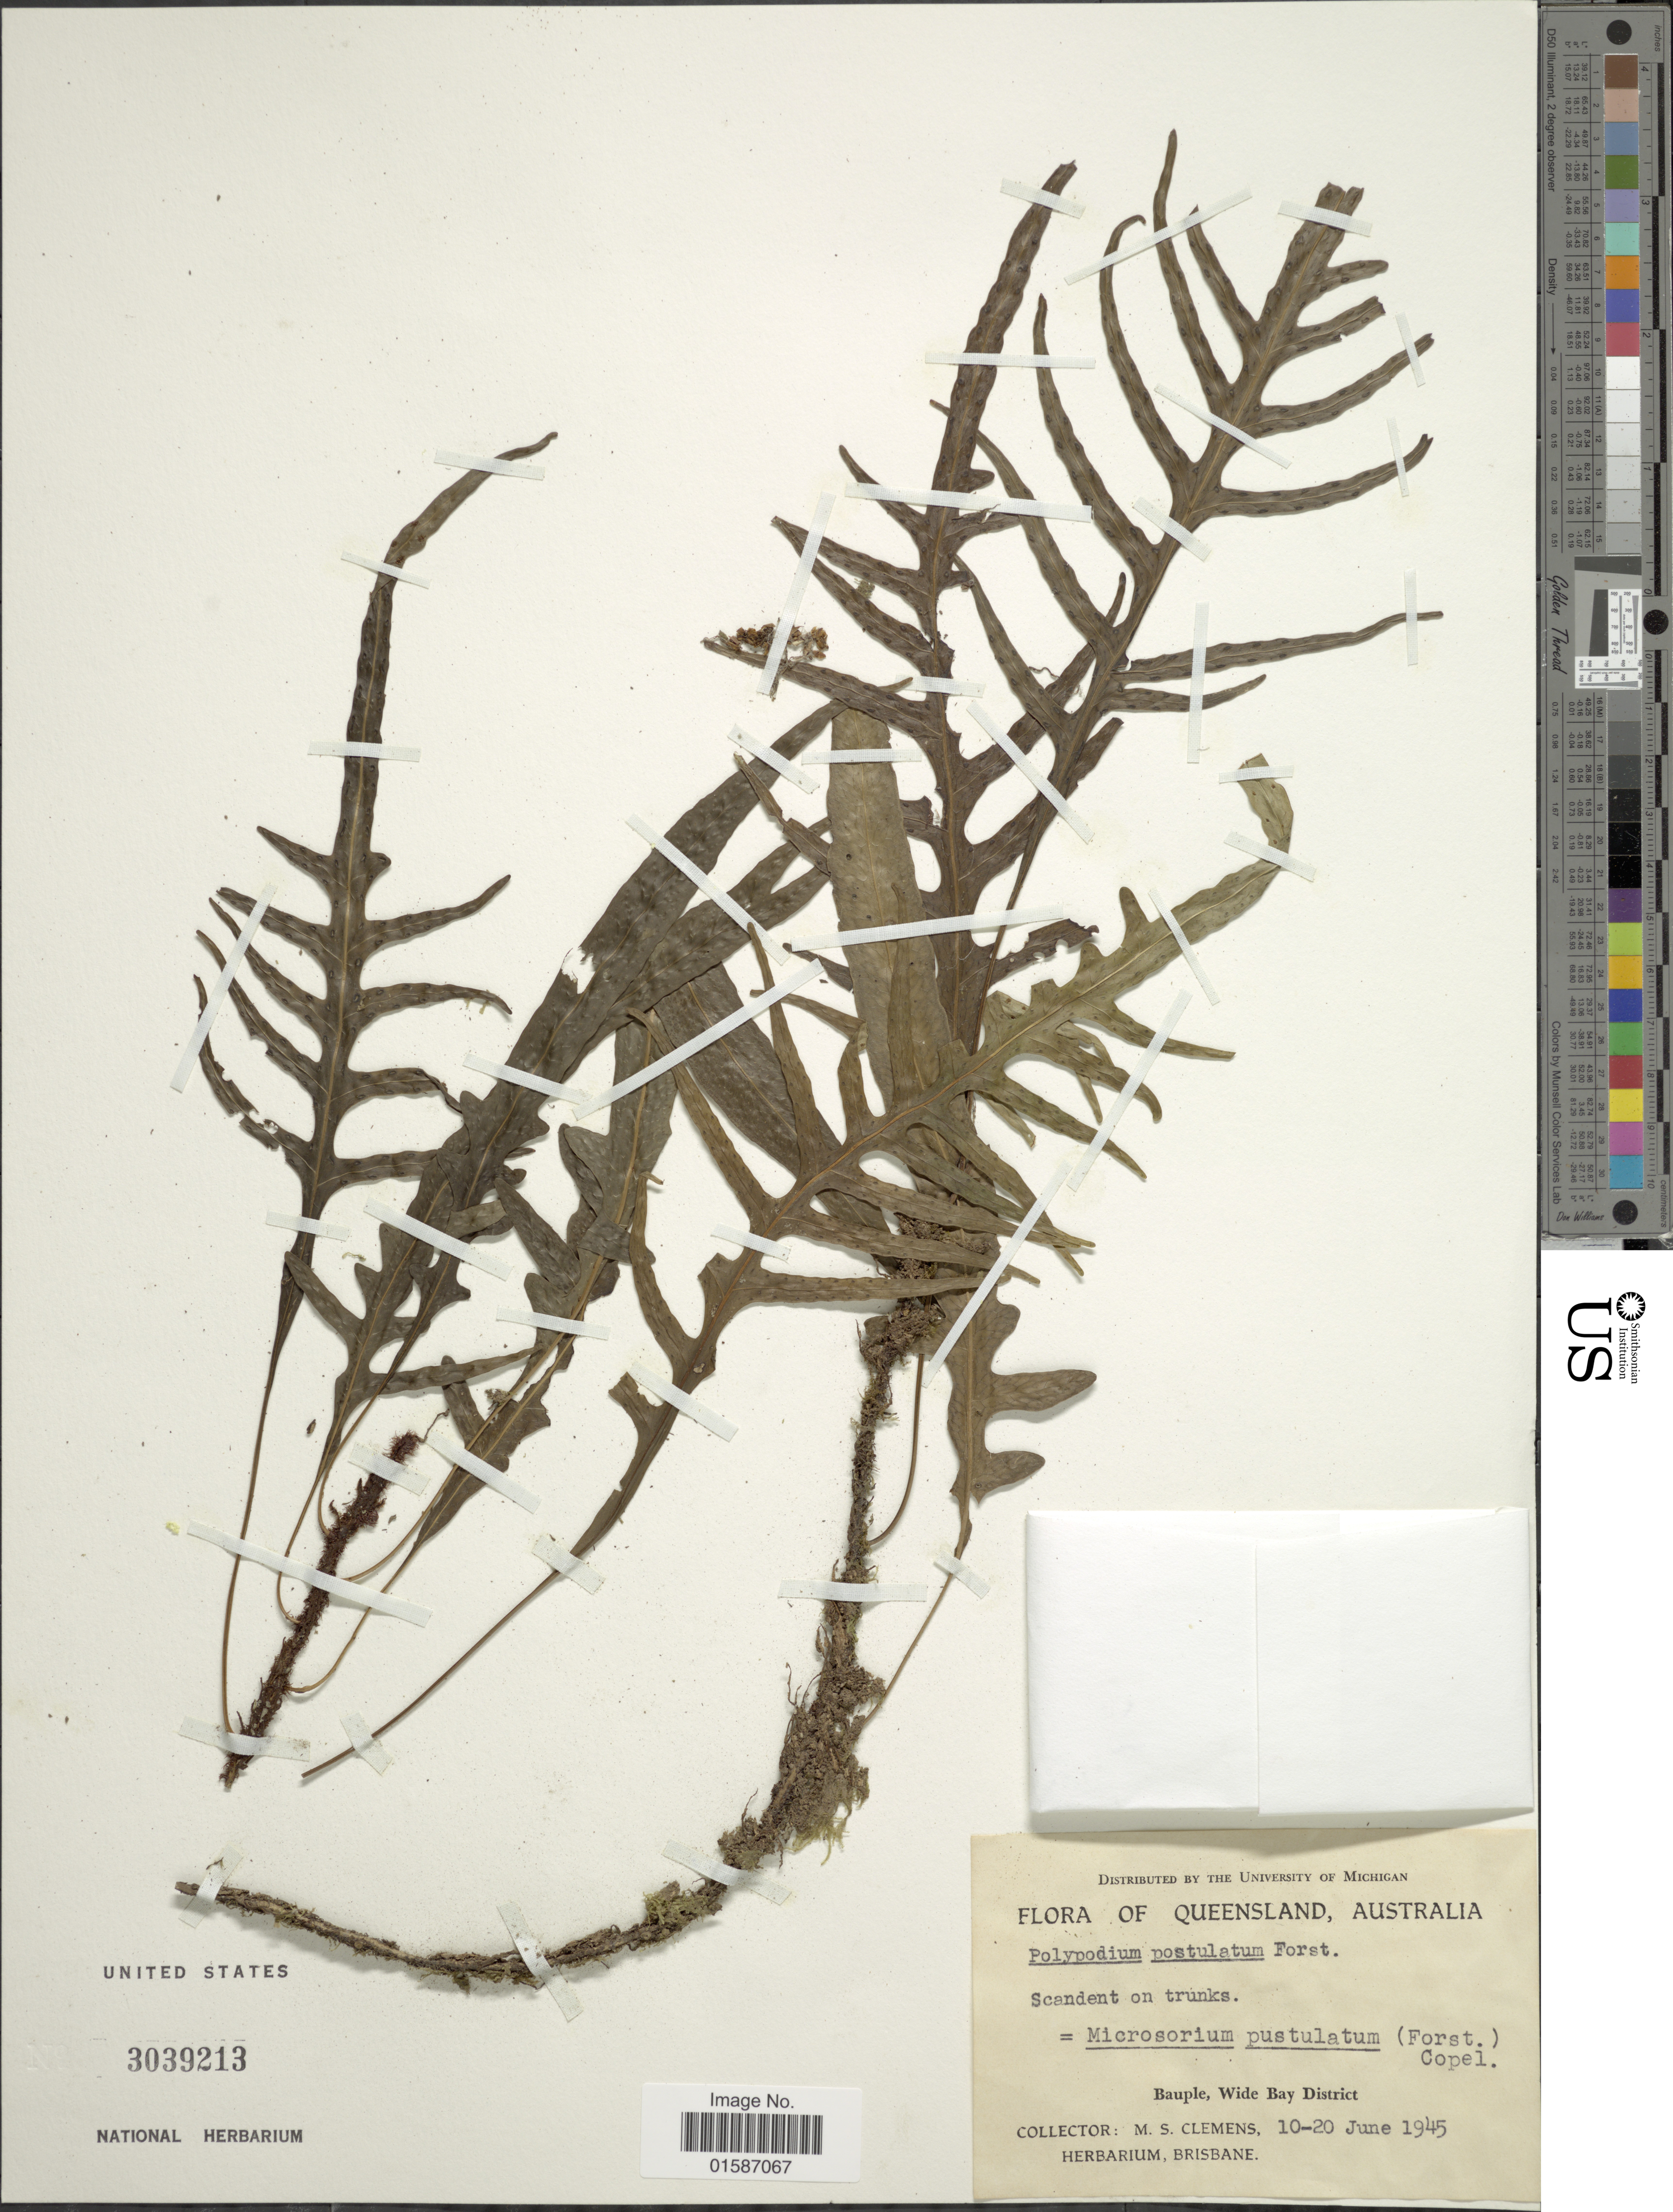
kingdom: Plantae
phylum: Tracheophyta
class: Polypodiopsida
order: Polypodiales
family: Polypodiaceae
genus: Microsorum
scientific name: Microsorum scandens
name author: Tindale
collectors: M. S. Clemens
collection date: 1945-06-10/1945-06-20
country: Australia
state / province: Queensland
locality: Bauple, Wide Bay District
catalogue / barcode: US 3039213